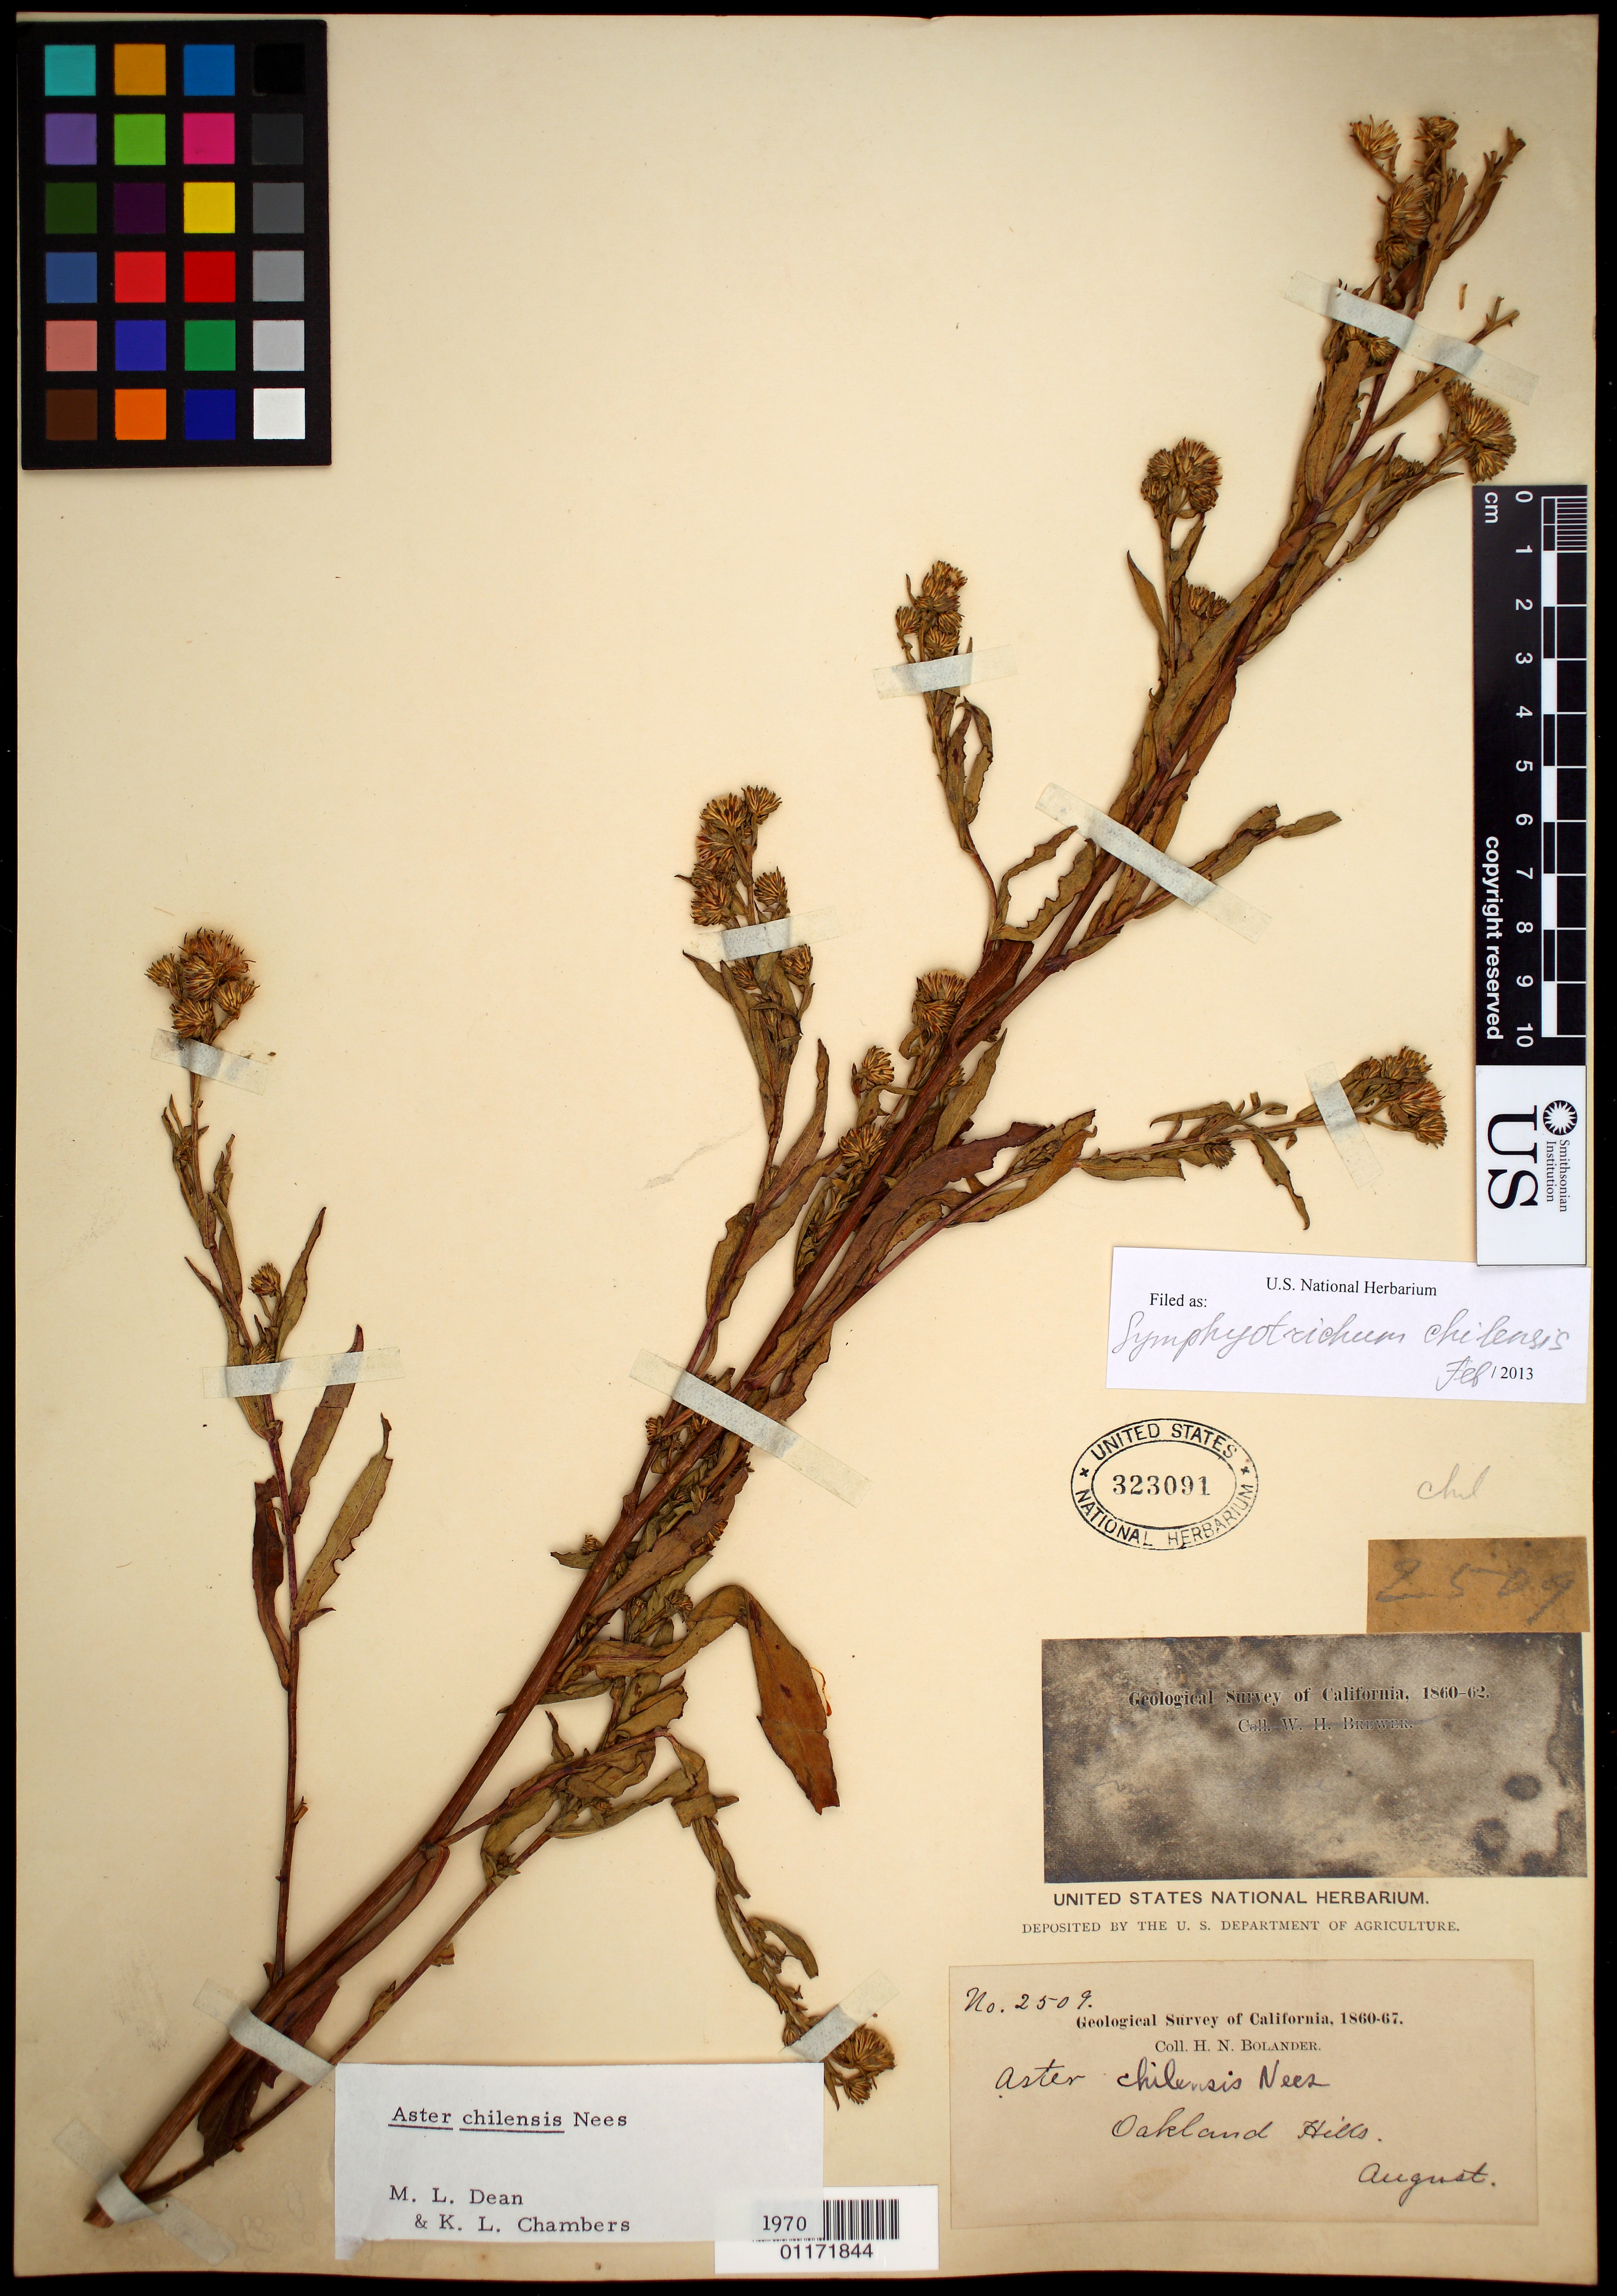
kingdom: Plantae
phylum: Tracheophyta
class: Magnoliopsida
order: Asterales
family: Asteraceae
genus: Symphyotrichum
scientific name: Symphyotrichum chilense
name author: (Nees) G.L. Nesom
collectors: H. Bolander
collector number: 2509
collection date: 1860-08/1867-08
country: United States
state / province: California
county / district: Alameda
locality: Oakland Hills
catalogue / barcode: US 323091